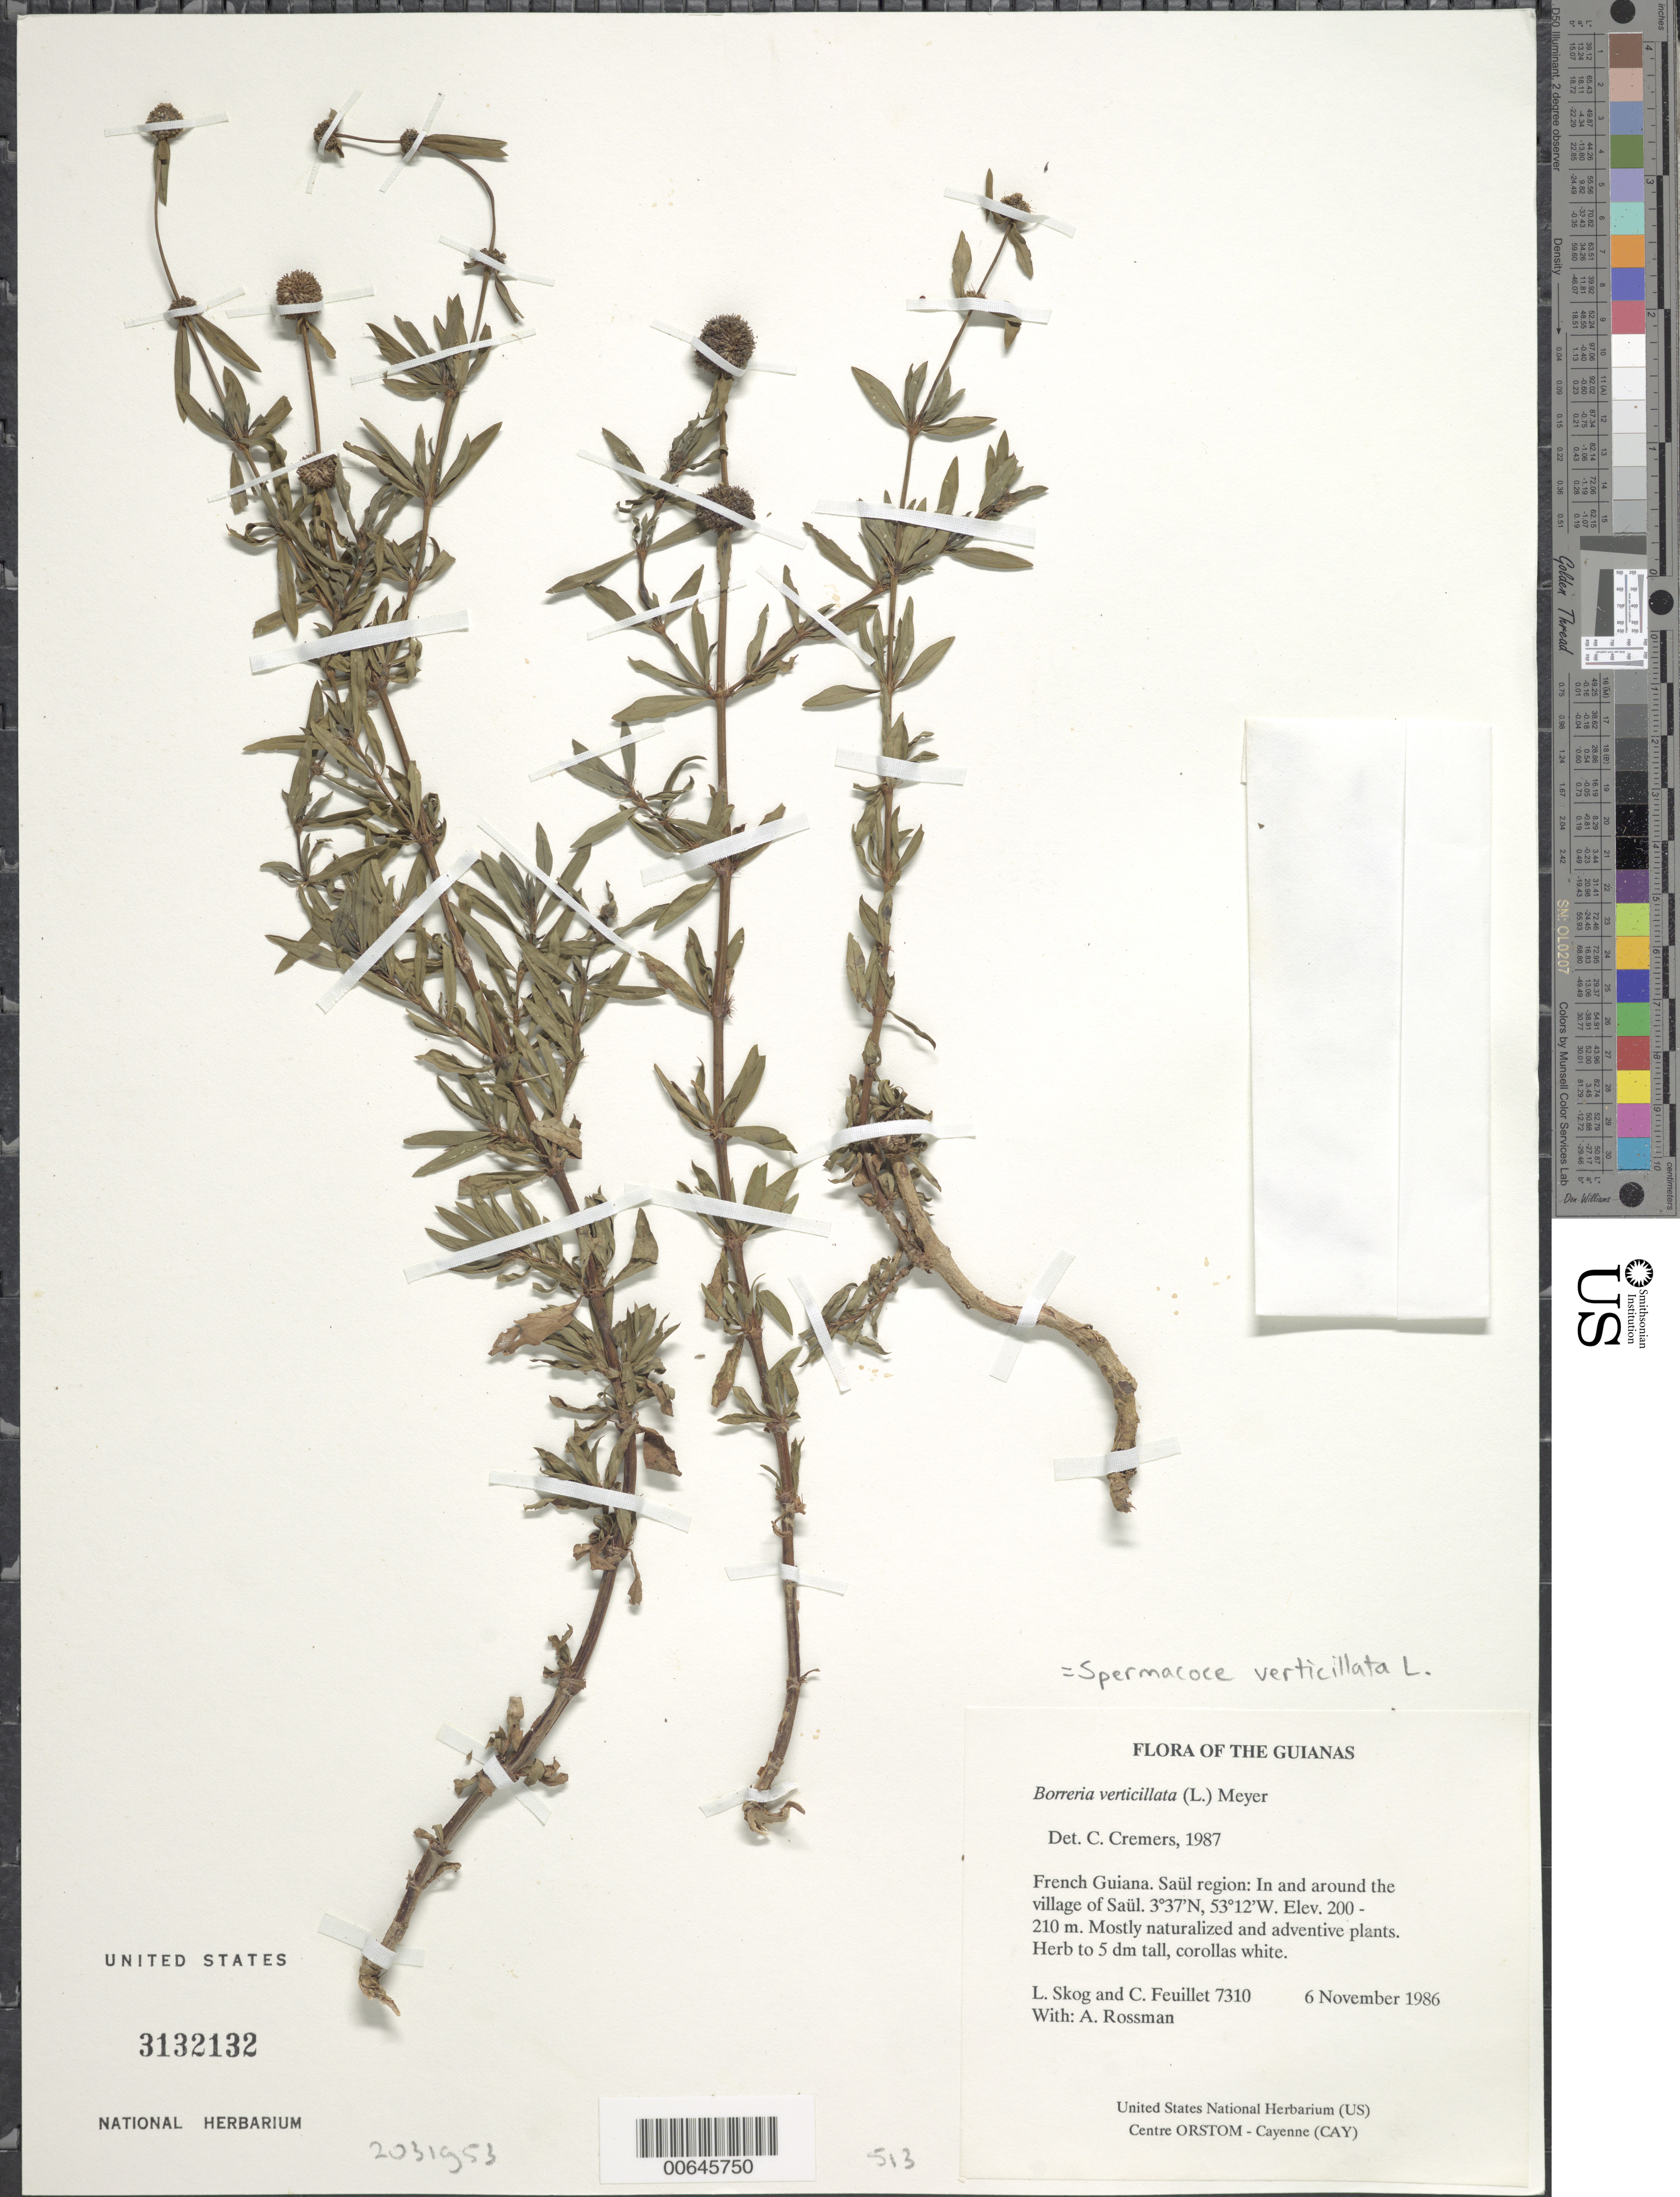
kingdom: Plantae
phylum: Tracheophyta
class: Magnoliopsida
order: Gentianales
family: Rubiaceae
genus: Spermacoce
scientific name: Spermacoce verticillata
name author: L.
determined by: Delprete, P. G., Herb. de Guyane Cay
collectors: L. E. Skog, C. Feuillet & A. Rossman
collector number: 7310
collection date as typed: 6 November 1986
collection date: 1986-11-06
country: French Guiana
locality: Saül. In and around the village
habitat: Mostly naturalized and adventive plants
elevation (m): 200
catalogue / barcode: US 3132132